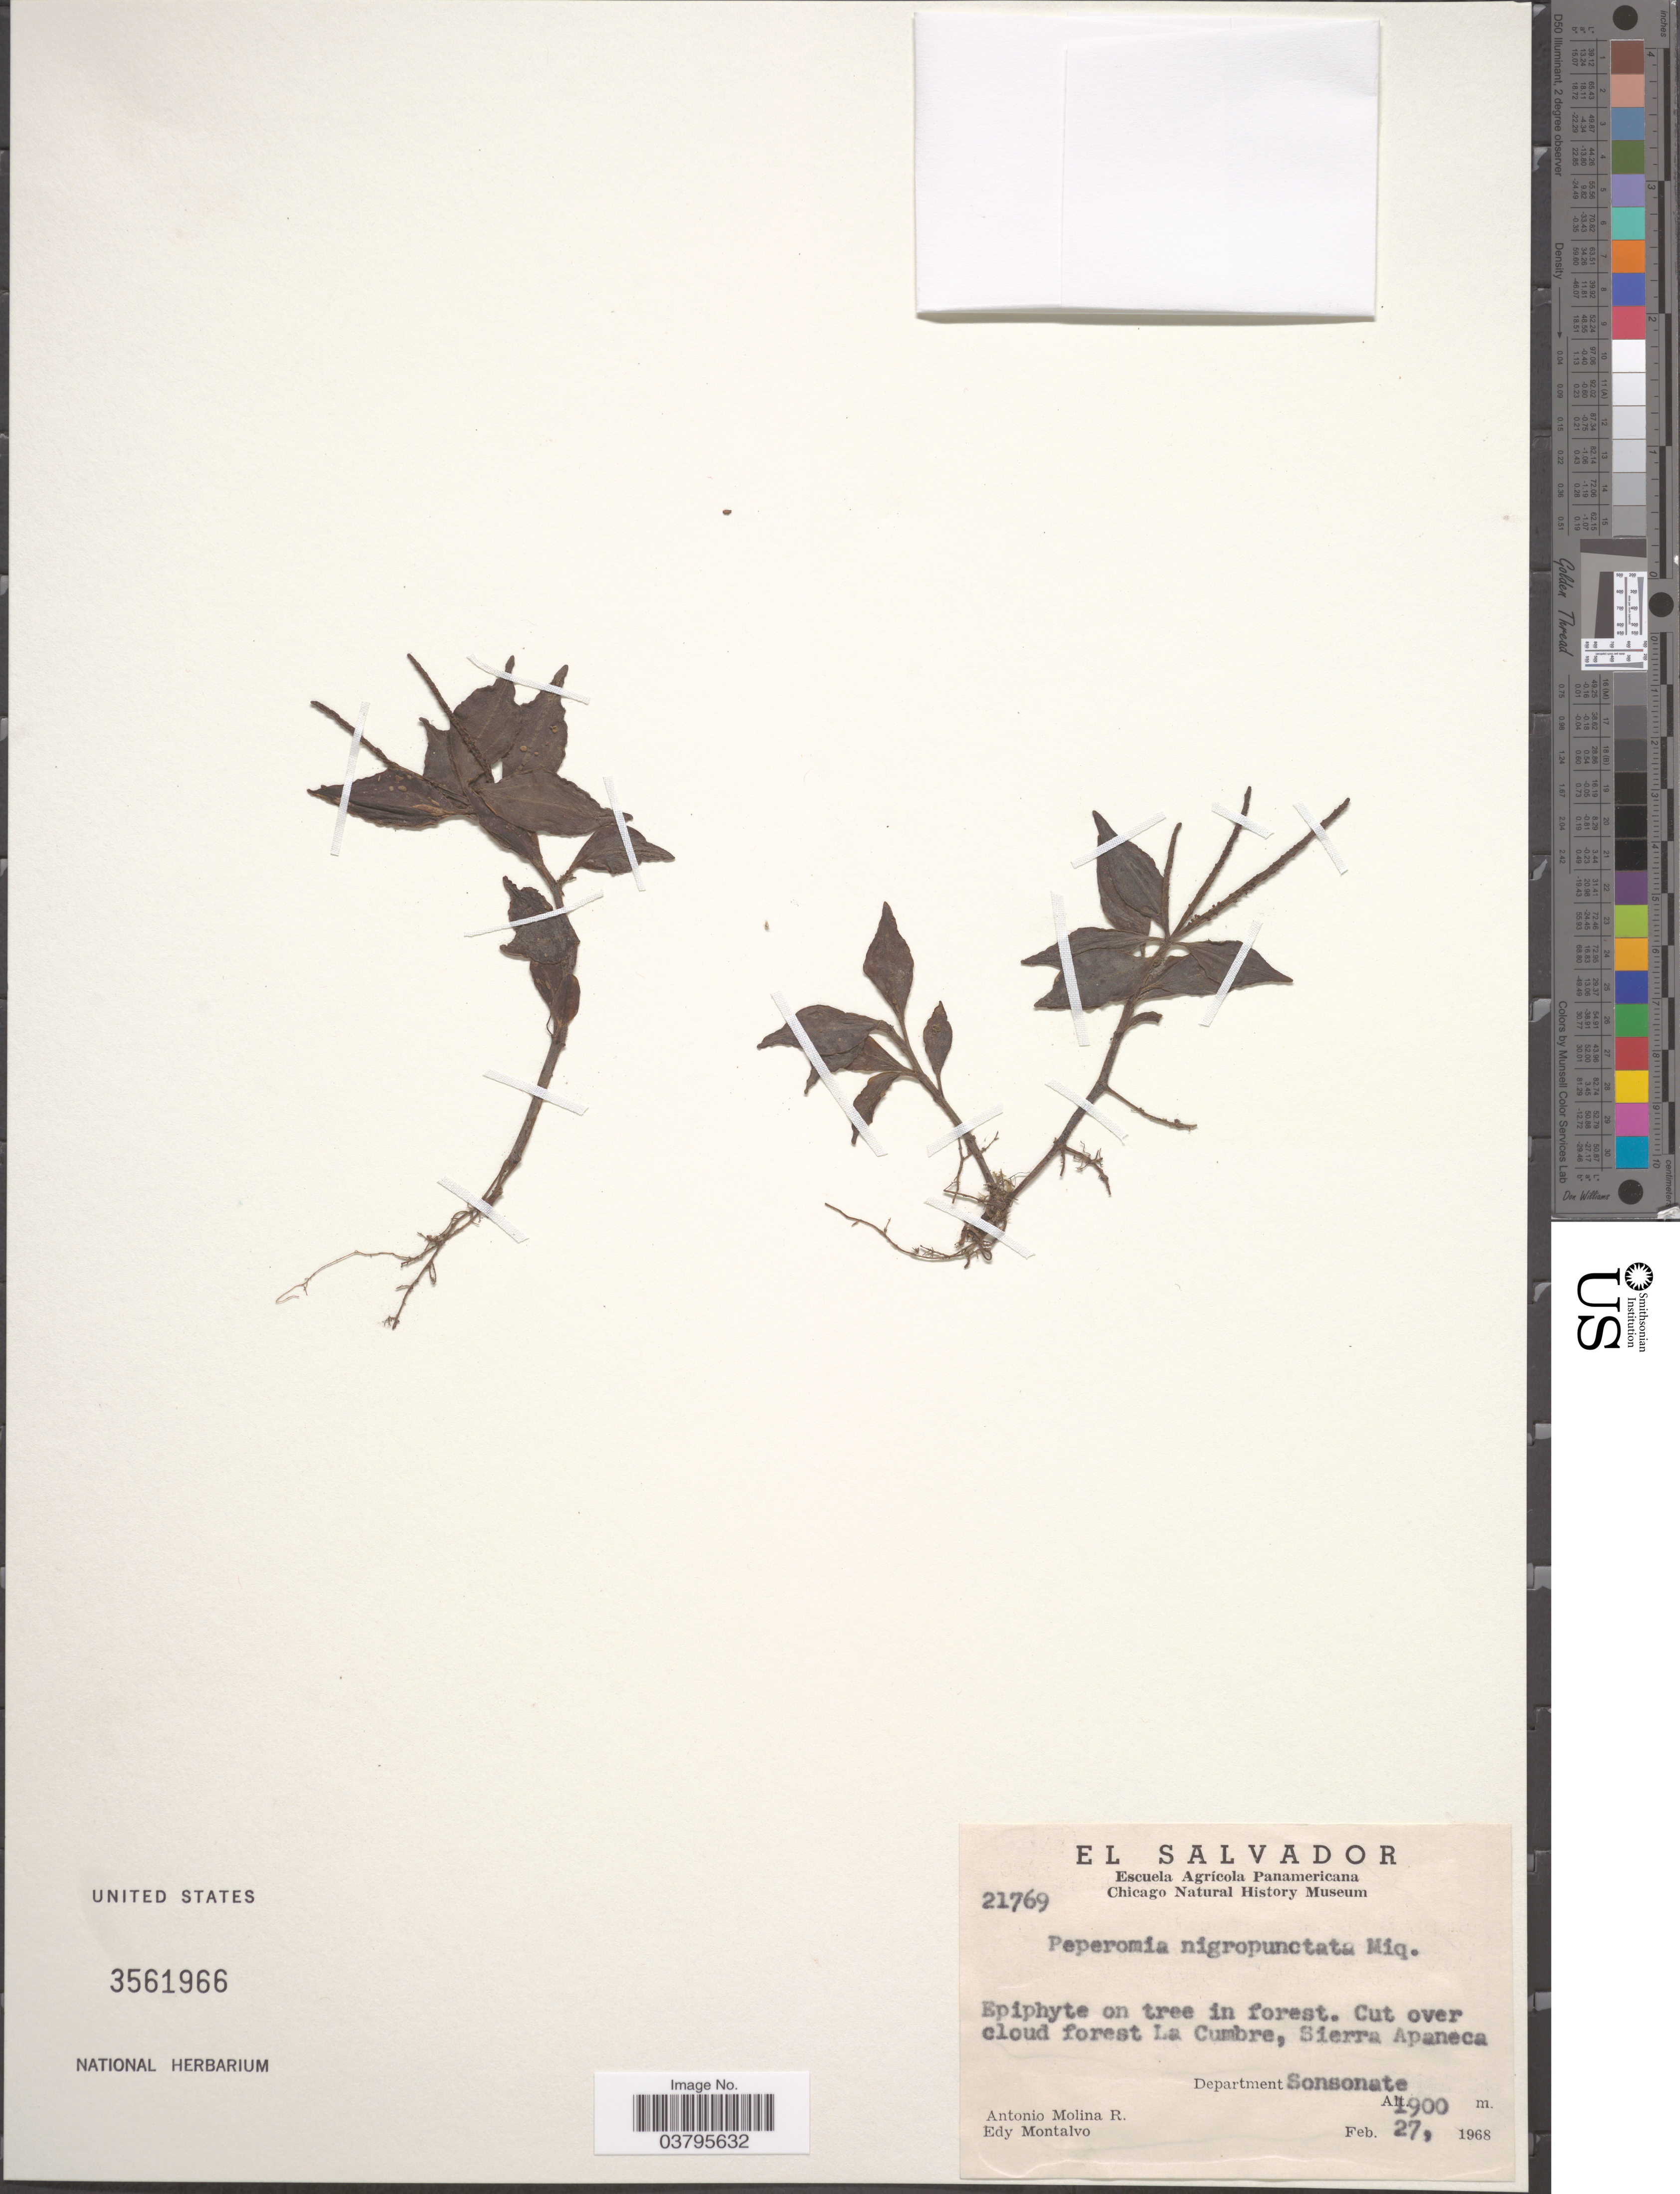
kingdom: Plantae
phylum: Tracheophyta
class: Magnoliopsida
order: Piperales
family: Piperaceae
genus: Peperomia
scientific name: Peperomia nigropunctata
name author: Miq.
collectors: A. Molina R. & E. A. Montalvo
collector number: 21769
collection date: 1968-02-27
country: El Salvador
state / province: Sonsonate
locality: Cloud forest in La Cumbre, Sierra Apaneca. Department Sonsonate.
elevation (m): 1900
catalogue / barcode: US 3561966